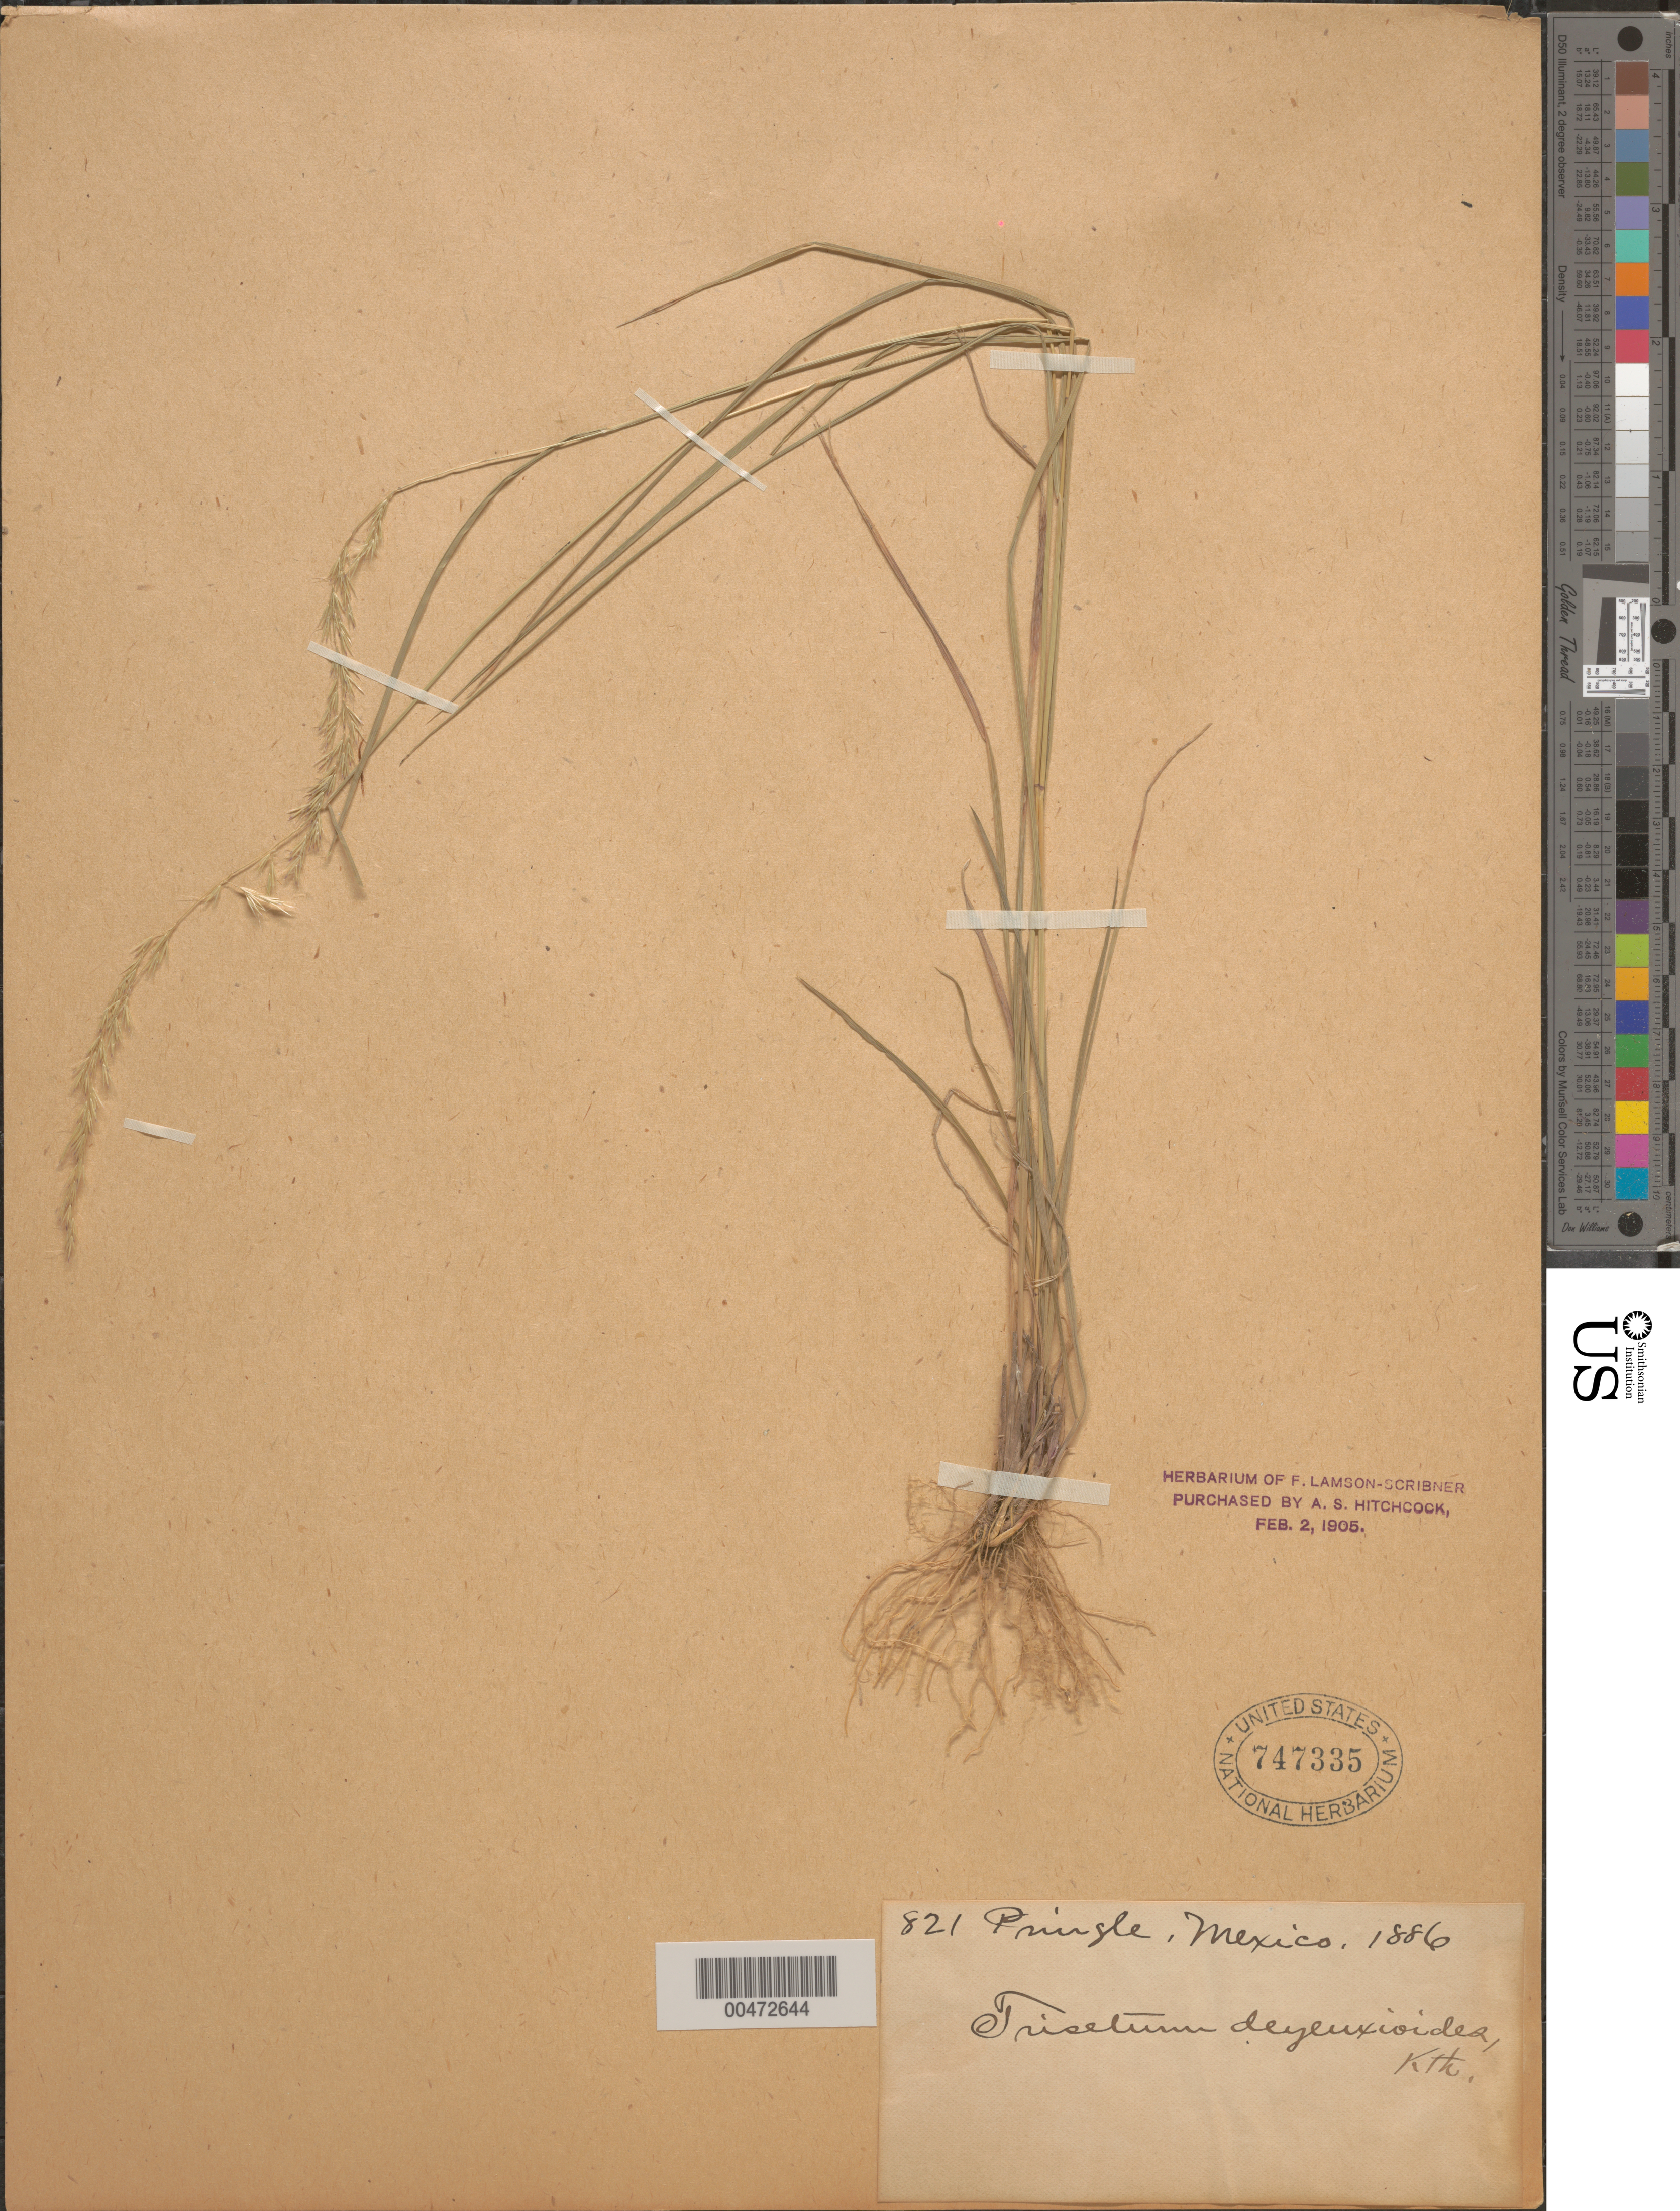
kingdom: Plantae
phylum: Tracheophyta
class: Liliopsida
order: Poales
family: Poaceae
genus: Trisetum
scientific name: Trisetum deyeuxioides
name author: (Kunth) Kunth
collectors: C. G. Pringle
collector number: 821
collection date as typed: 1886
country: Mexico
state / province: Durango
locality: San Ramon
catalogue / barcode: US 747335